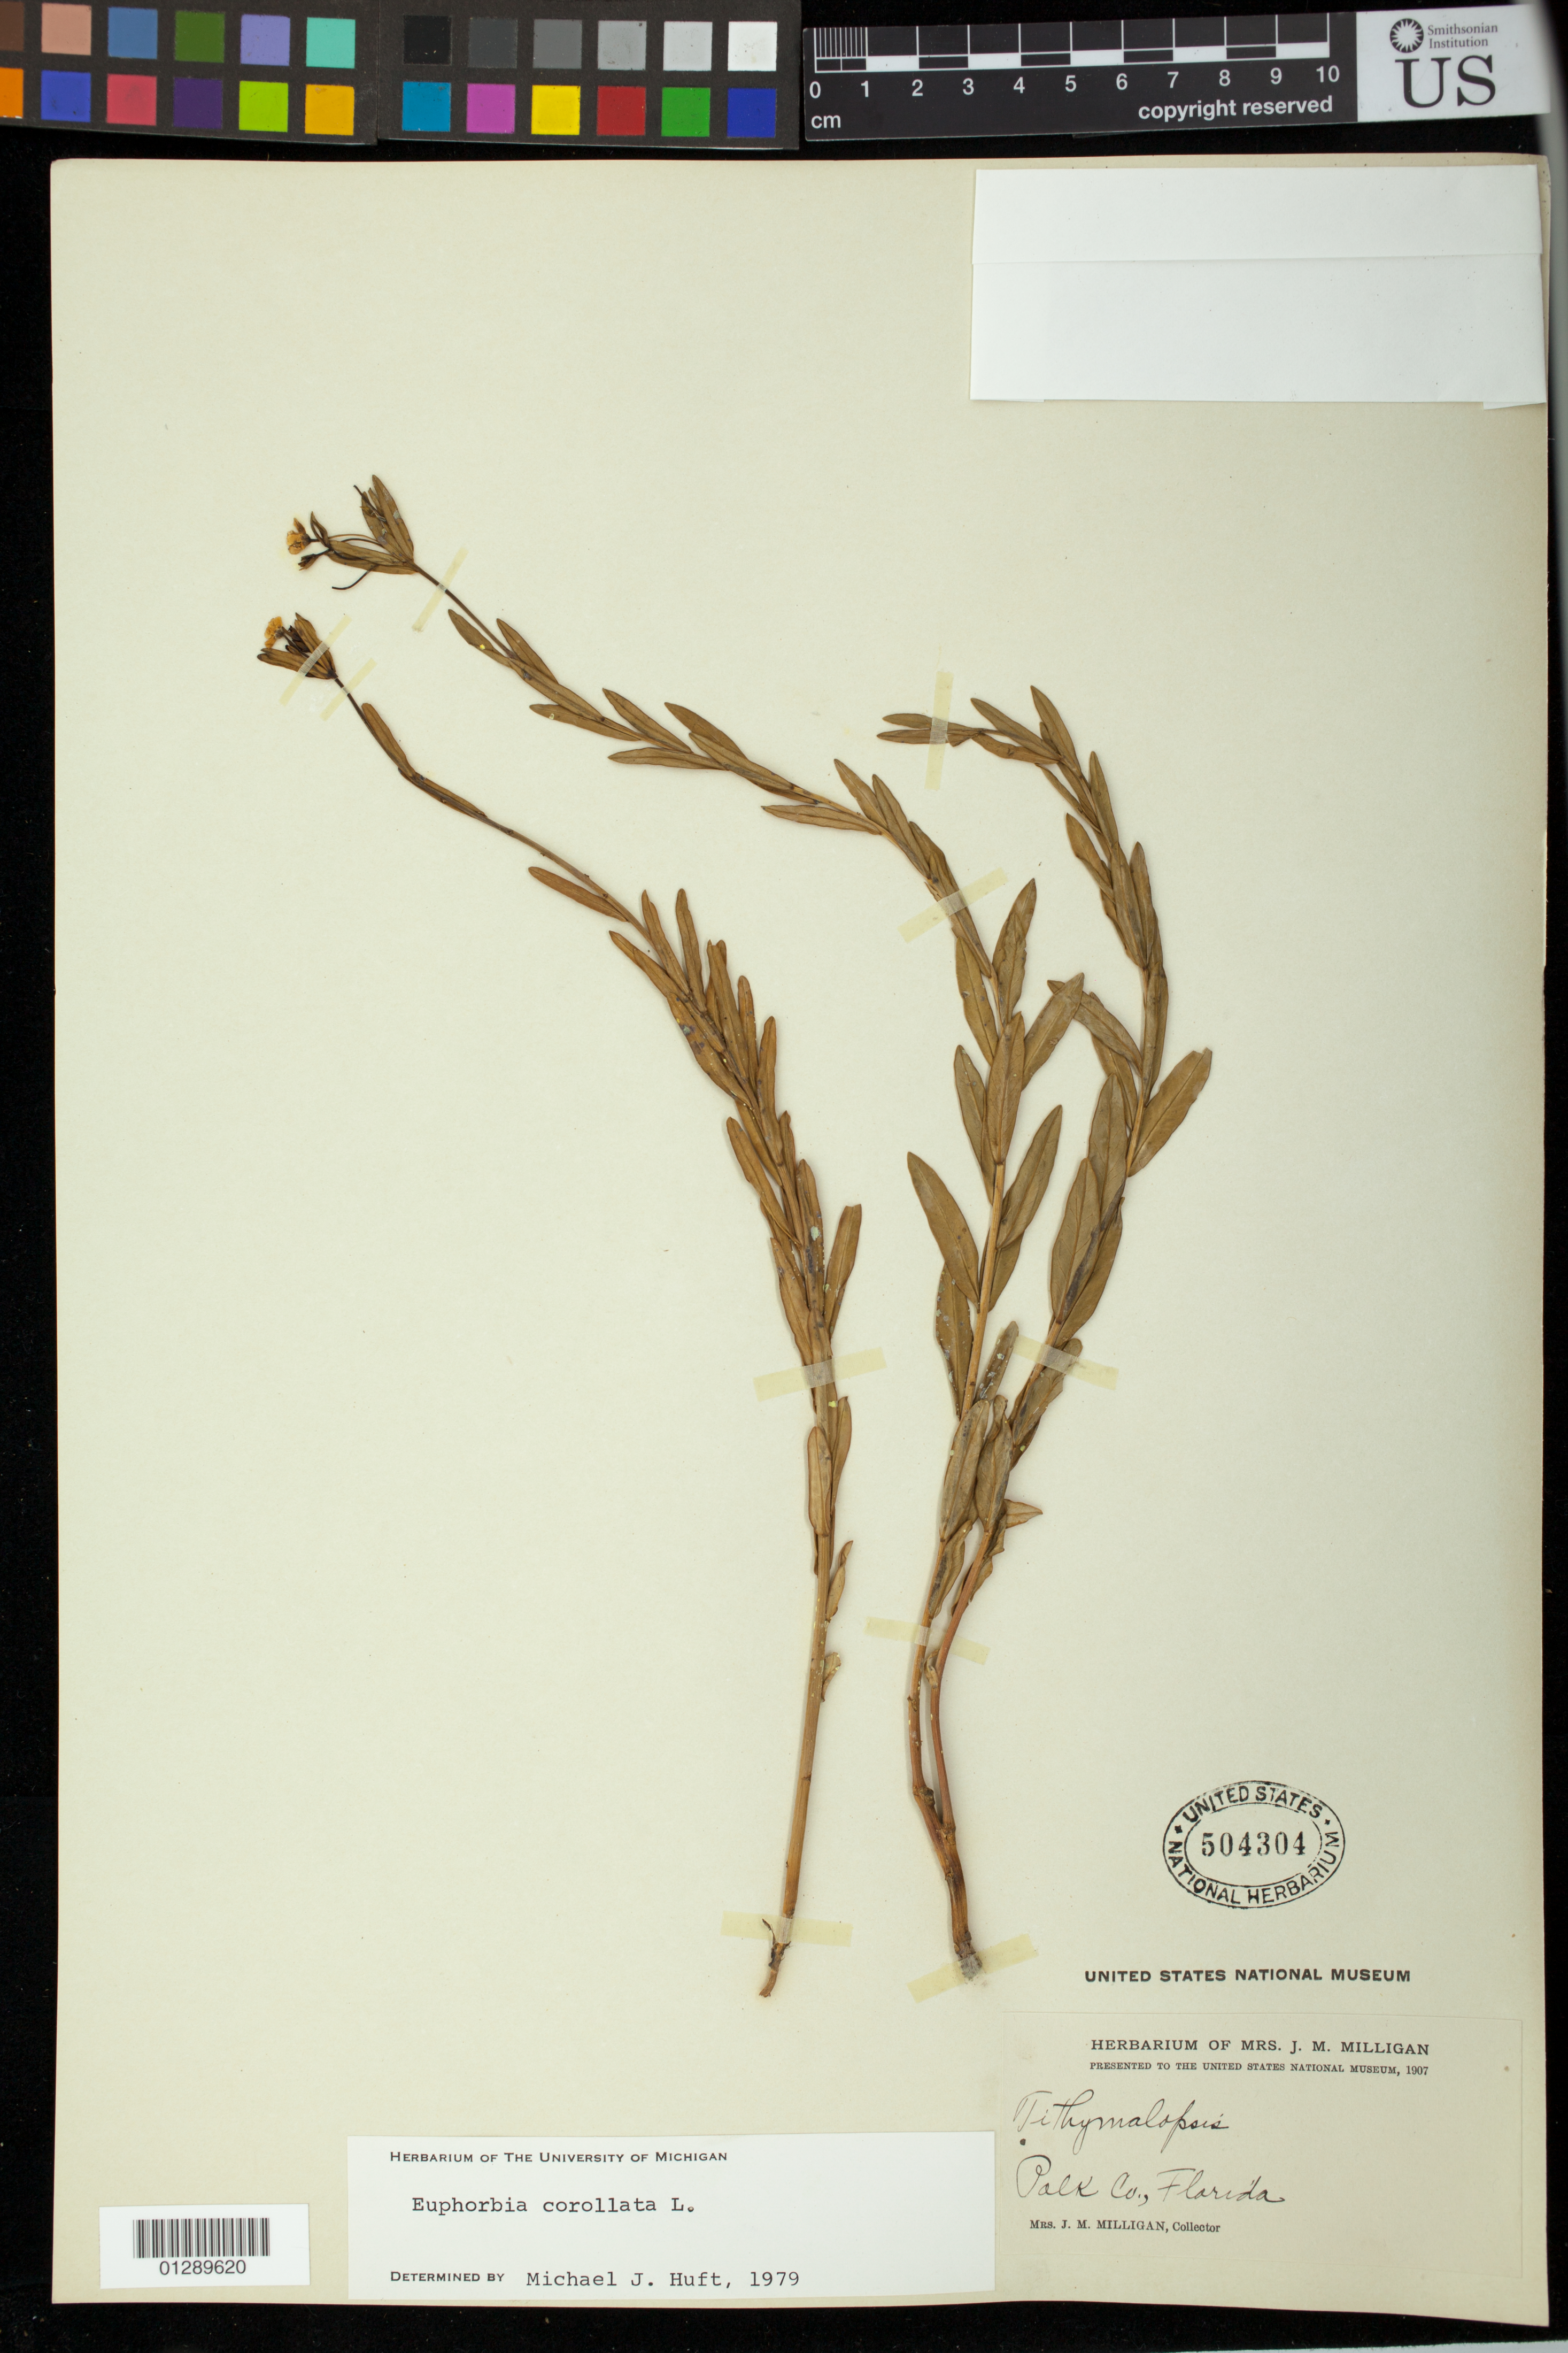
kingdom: Plantae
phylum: Tracheophyta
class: Magnoliopsida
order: Malpighiales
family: Euphorbiaceae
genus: Euphorbia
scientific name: Euphorbia corollata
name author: L.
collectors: J. M. Milligan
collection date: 1907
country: United States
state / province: Florida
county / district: Polk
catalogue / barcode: US 504304